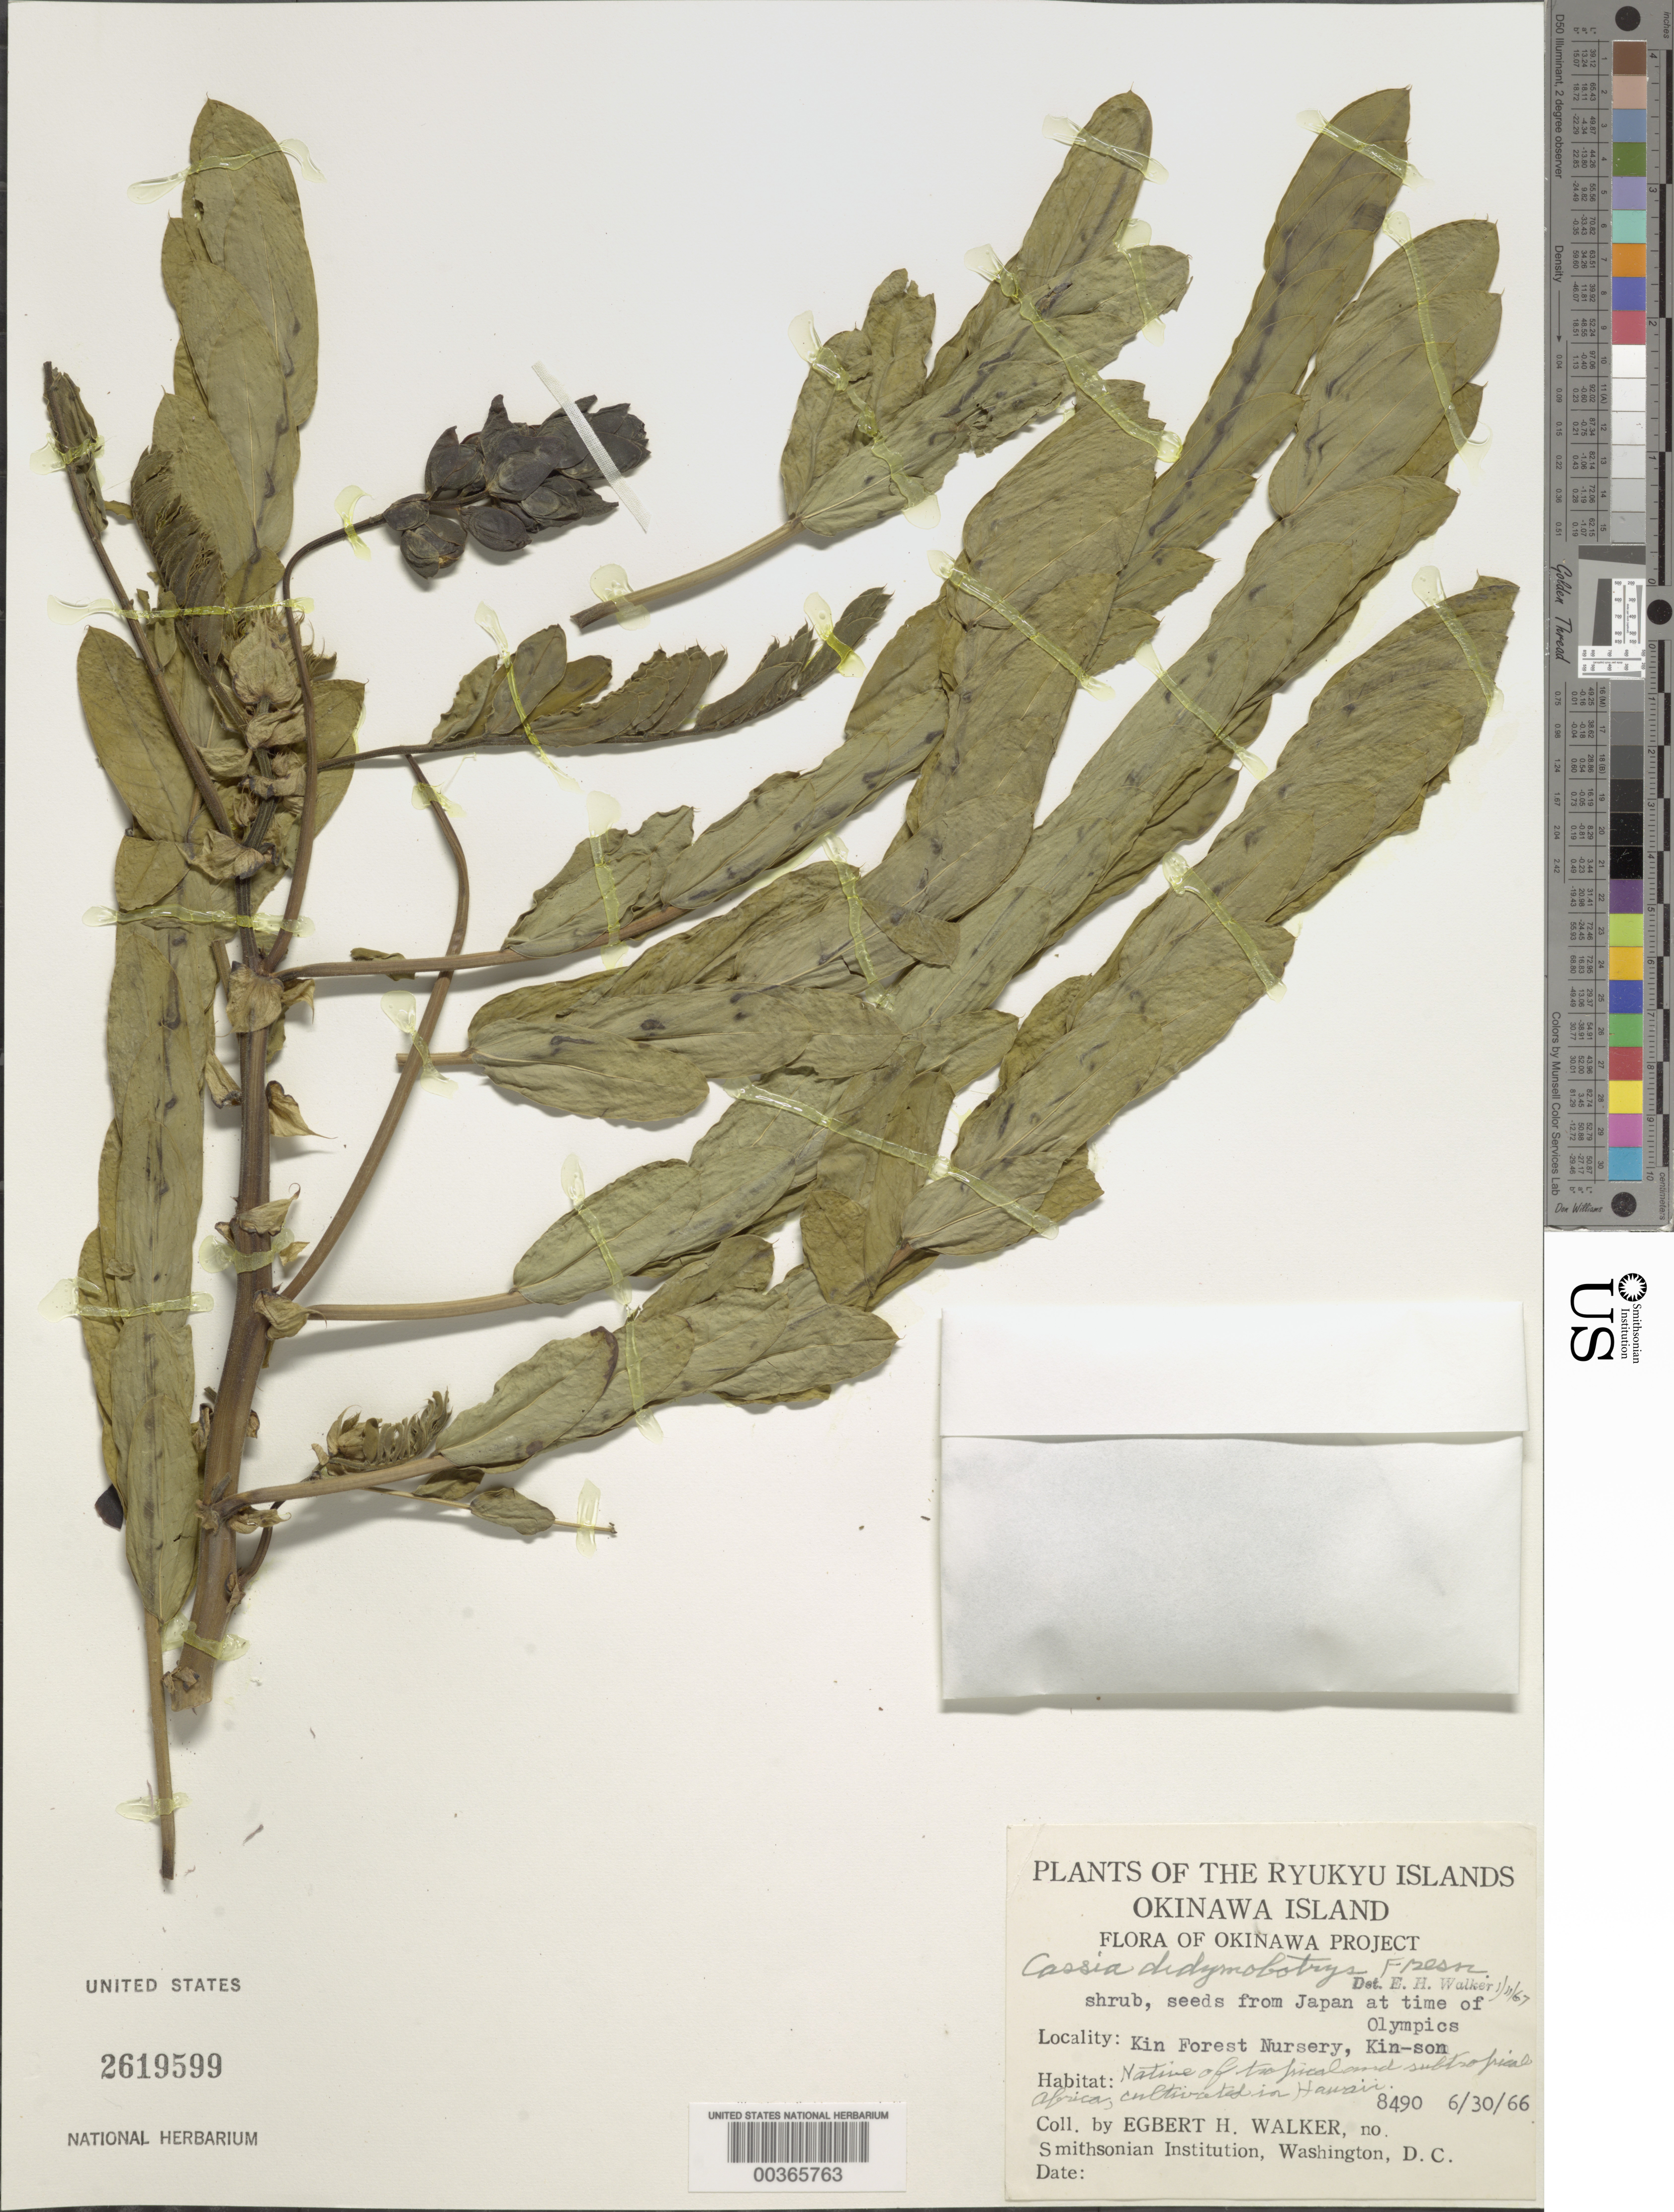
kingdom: Plantae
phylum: Tracheophyta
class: Magnoliopsida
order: Fabales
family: Fabaceae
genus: Senna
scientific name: Senna didymobotrya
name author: (Fresen.) H.S. Irwin & Barneby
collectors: E. H. Walker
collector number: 8490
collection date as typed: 30 Jun 1966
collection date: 1966-06-30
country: Japan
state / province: Okinawa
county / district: Okinawa Prefecture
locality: Kin forest nursery, kin-son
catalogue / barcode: US 2619699